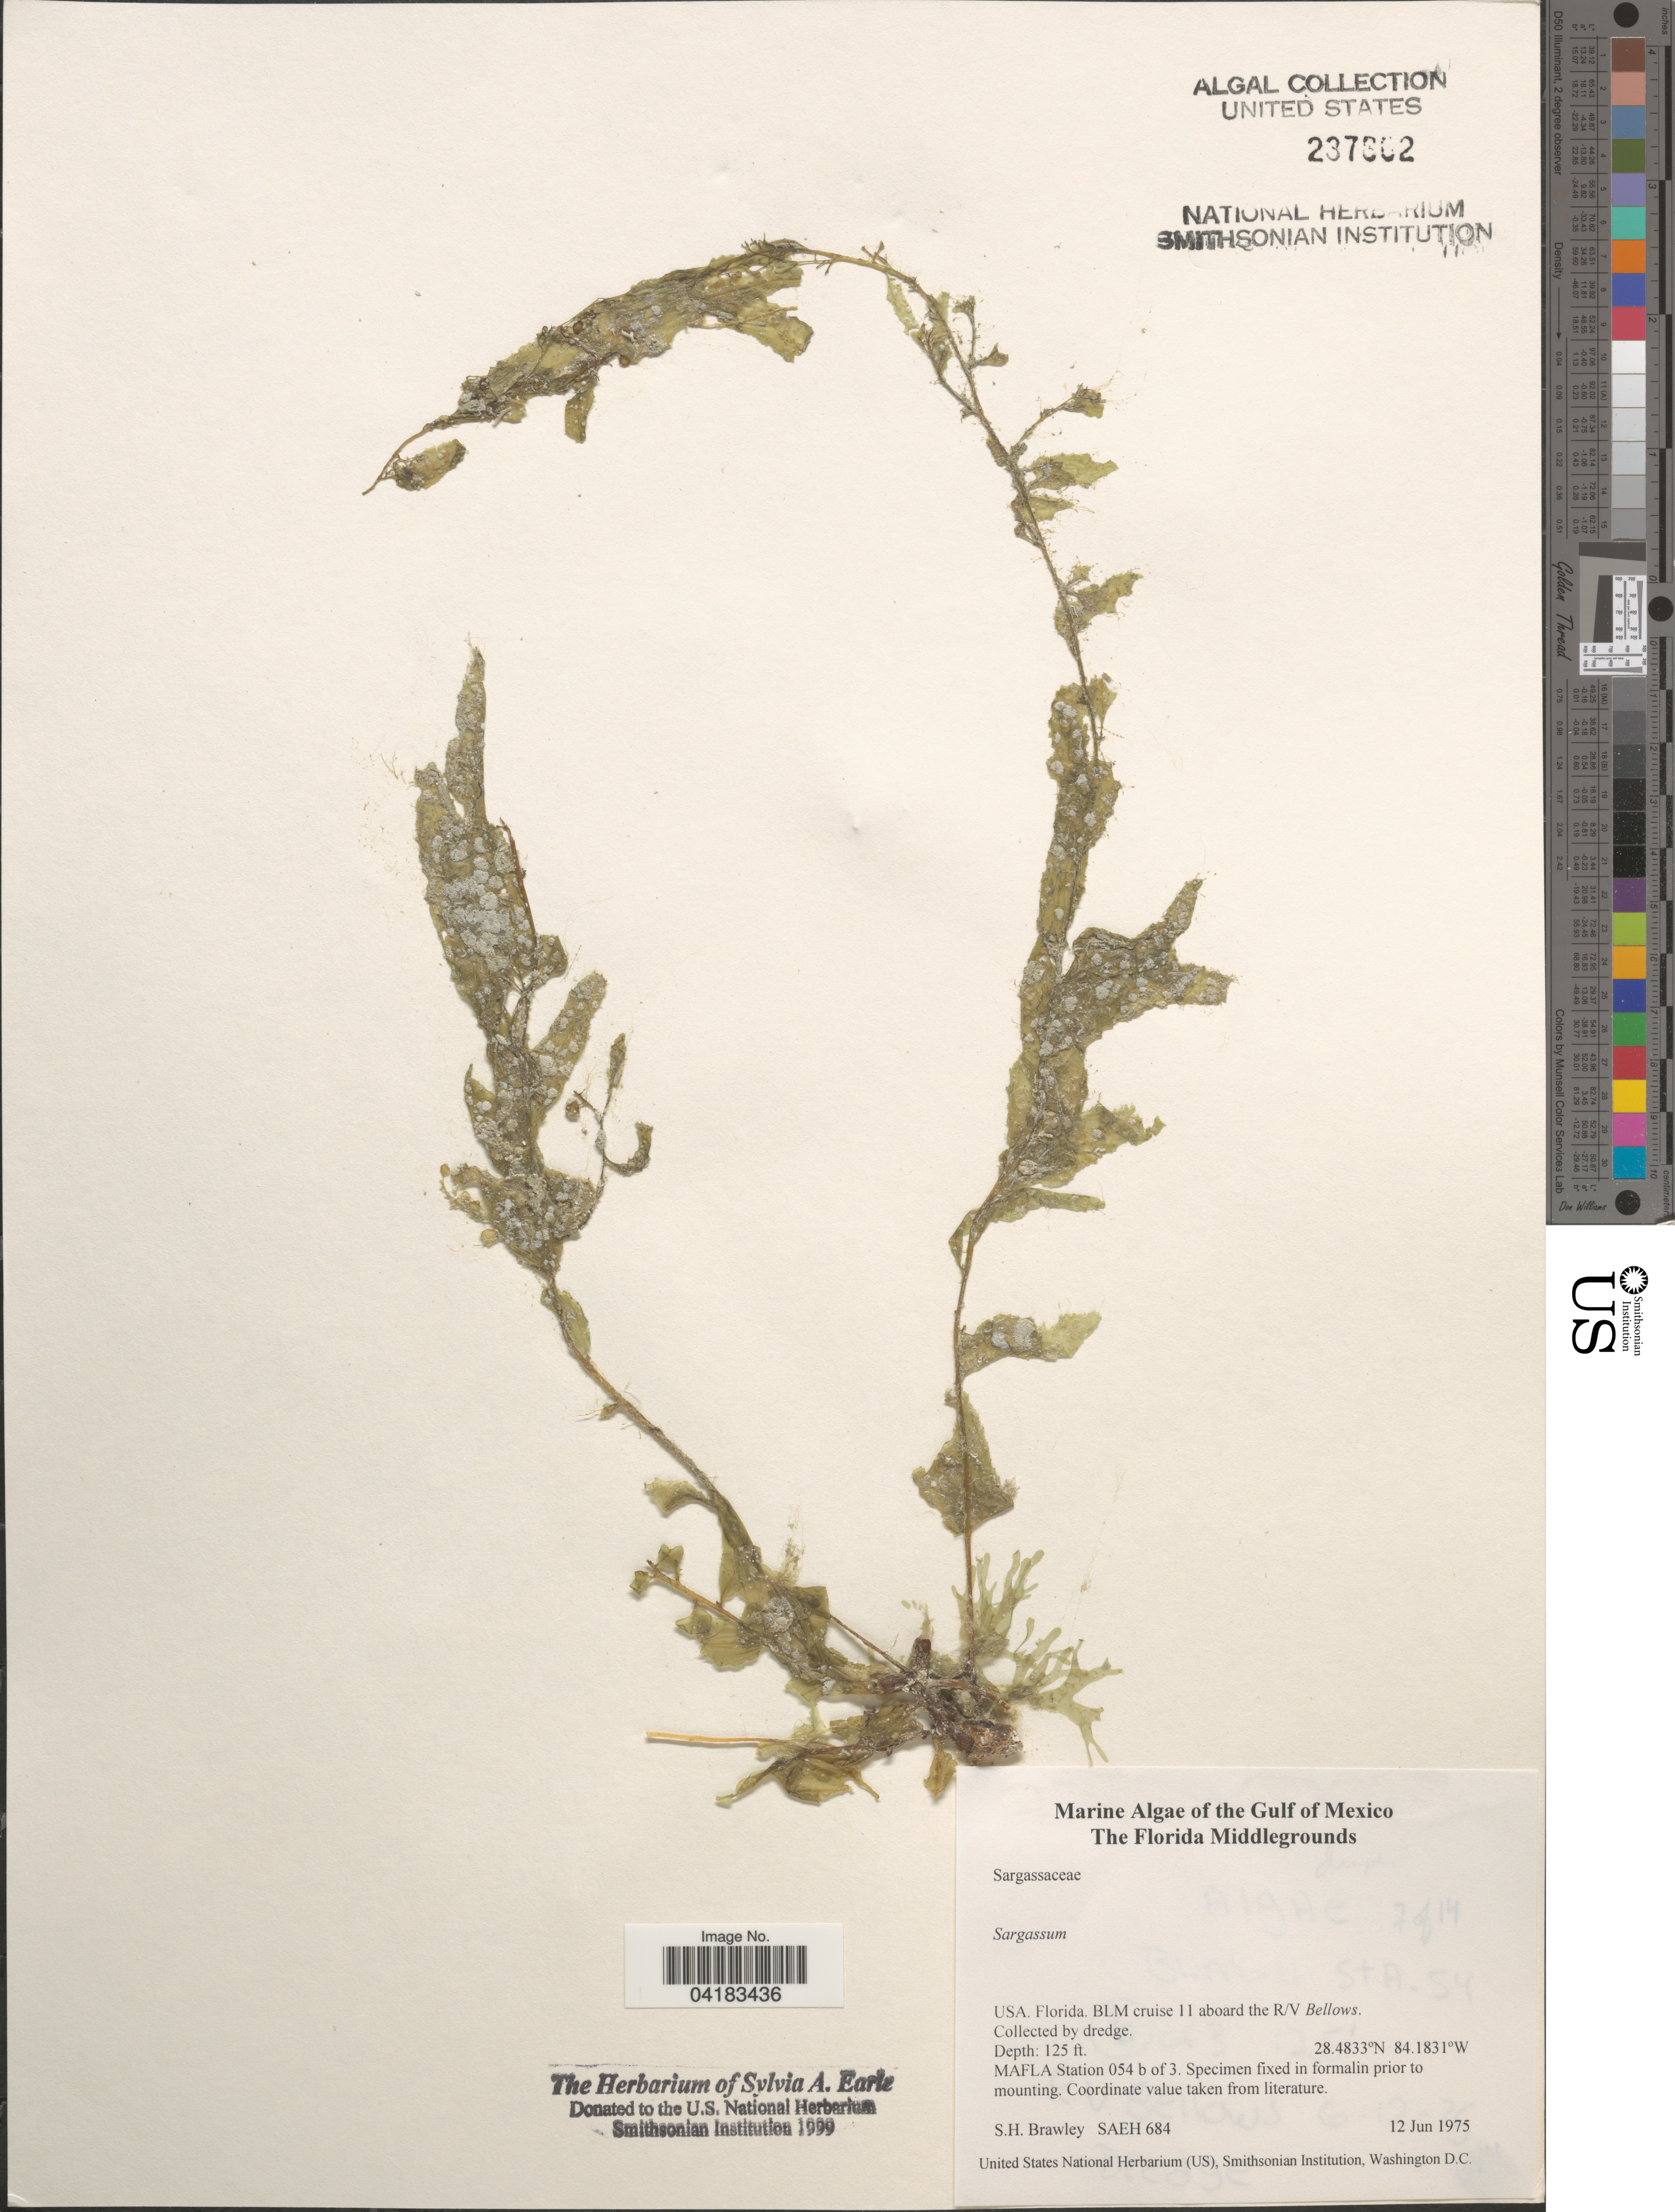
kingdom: Chromista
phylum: Ochrophyta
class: Phaeophyceae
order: Fucales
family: Sargassaceae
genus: Sargassum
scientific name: Sargassum sp.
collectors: S. Brawley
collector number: SAEH684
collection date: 1975-06-12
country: United States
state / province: Florida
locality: The Gulf of Mexico. The Florida Middlegrounds. BLM Cruise 11 aboard the R/V Bellows. MAFLA Station 054 b of 3.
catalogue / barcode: US 237802